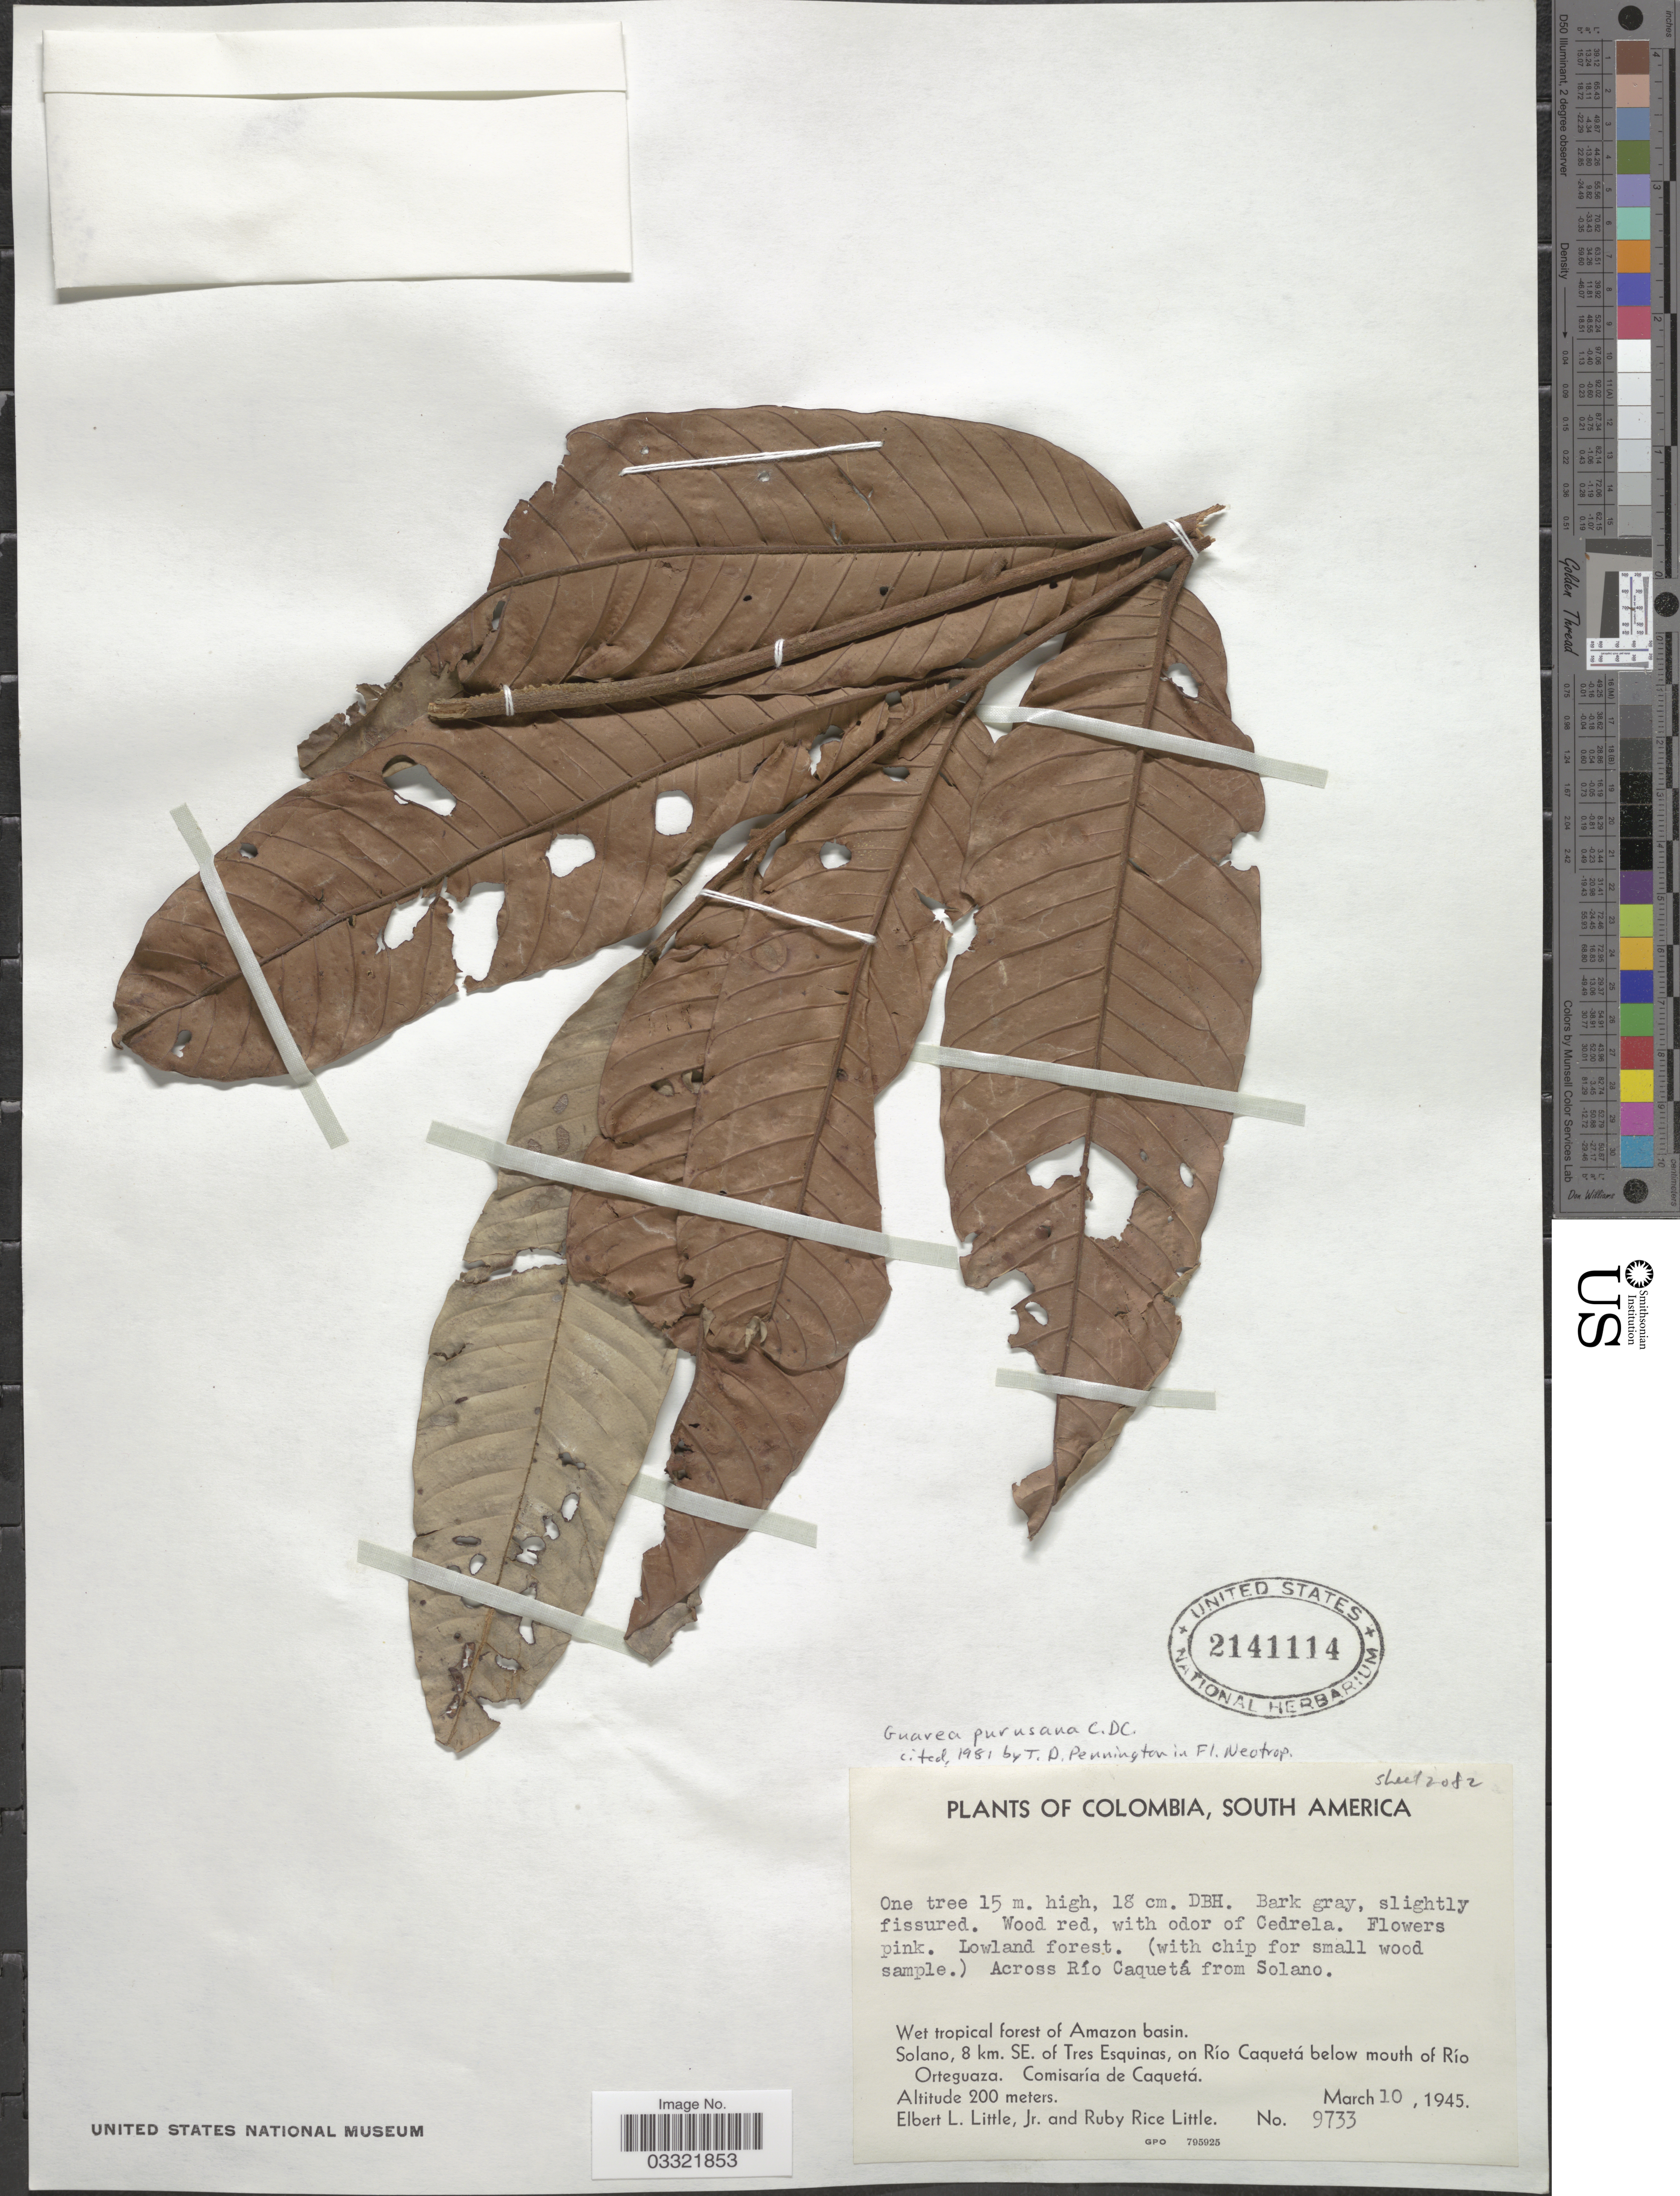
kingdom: Plantae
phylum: Tracheophyta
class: Magnoliopsida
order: Sapindales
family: Meliaceae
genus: Guarea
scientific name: Guarea purusana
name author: C. DC.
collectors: E. L. Little & R. R. Little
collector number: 9733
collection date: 1945-03-10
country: Colombia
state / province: Caquetá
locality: Across Río Caquetá from Solano. Wet tropical forest of Amazon basin. Solano, 8 km. SE. of Tres Esquinas, on Río Caquetá below mouth of Río Orteguaza. Comisaría de Caquetá.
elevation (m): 200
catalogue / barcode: US 2141114